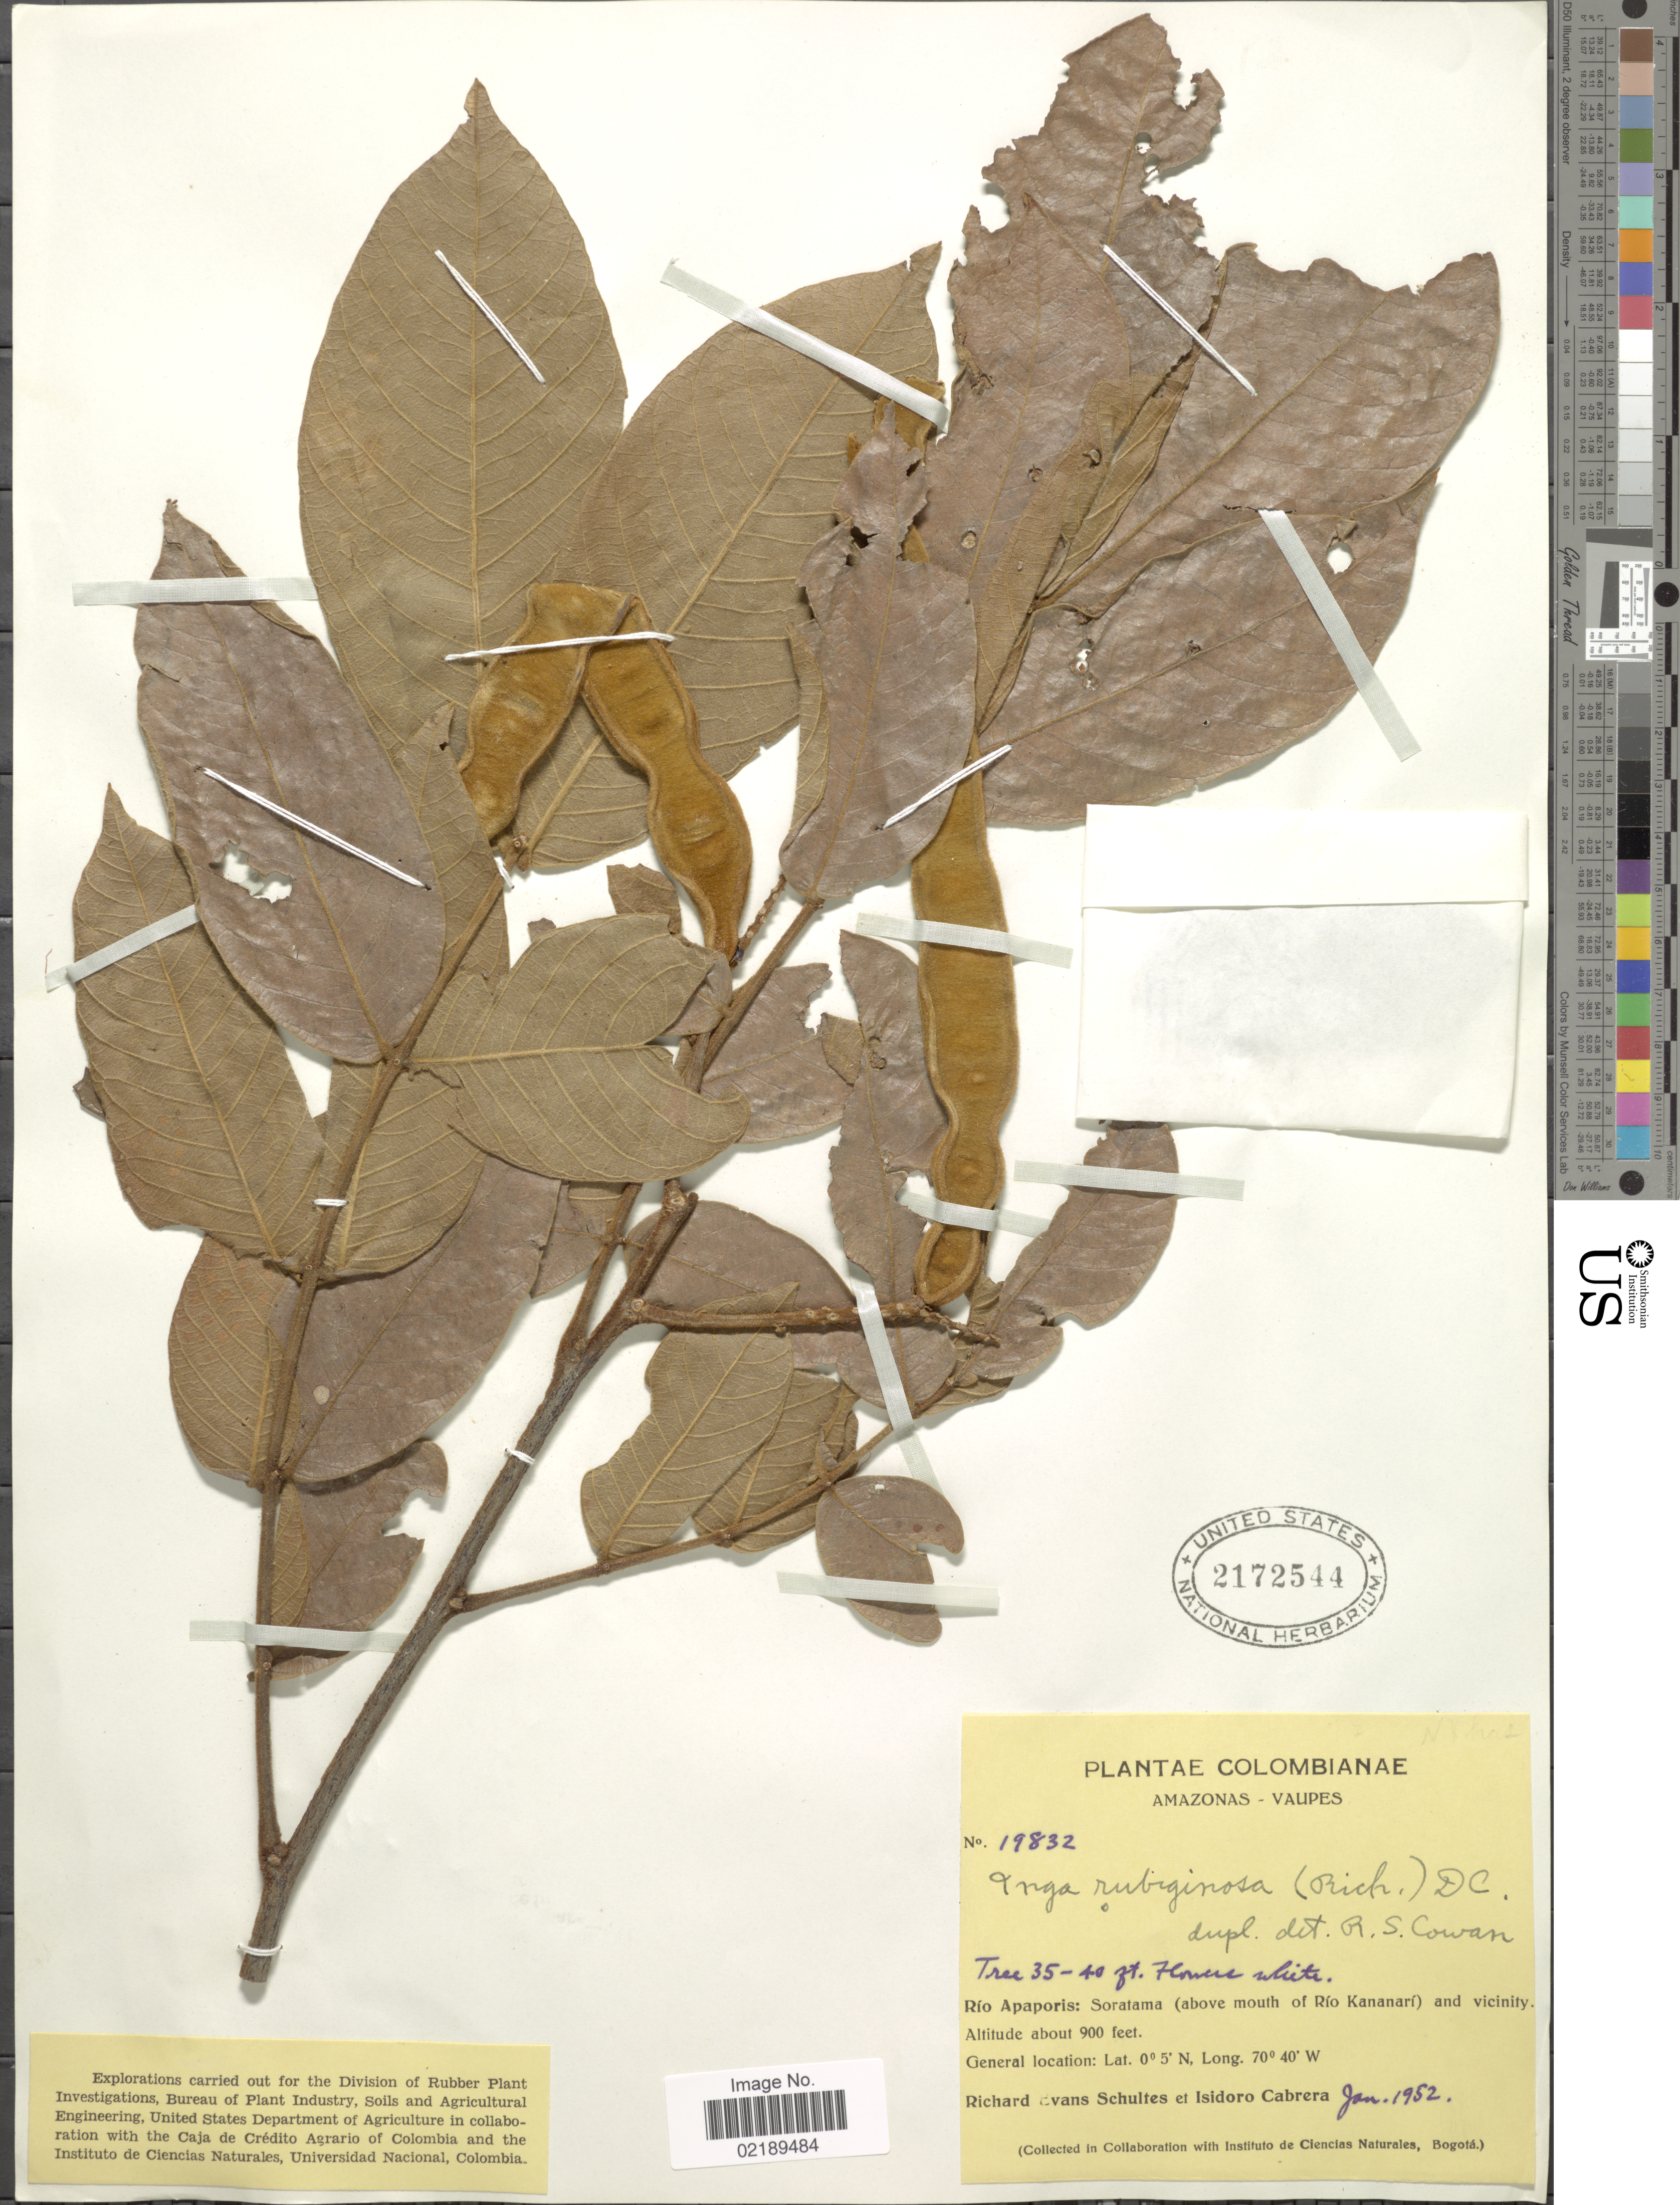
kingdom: Plantae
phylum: Tracheophyta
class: Magnoliopsida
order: Fabales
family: Fabaceae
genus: Inga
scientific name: Inga rubiginosa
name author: (Rich.) DC.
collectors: R. E. Schultes & I. Cabrera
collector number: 19832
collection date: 1952-01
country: Colombia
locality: Amazonas-Vaupes, Rio Apaporis: Soratama (above mouth of Rio Kananari) and vicinity.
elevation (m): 274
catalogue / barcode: US 2172544